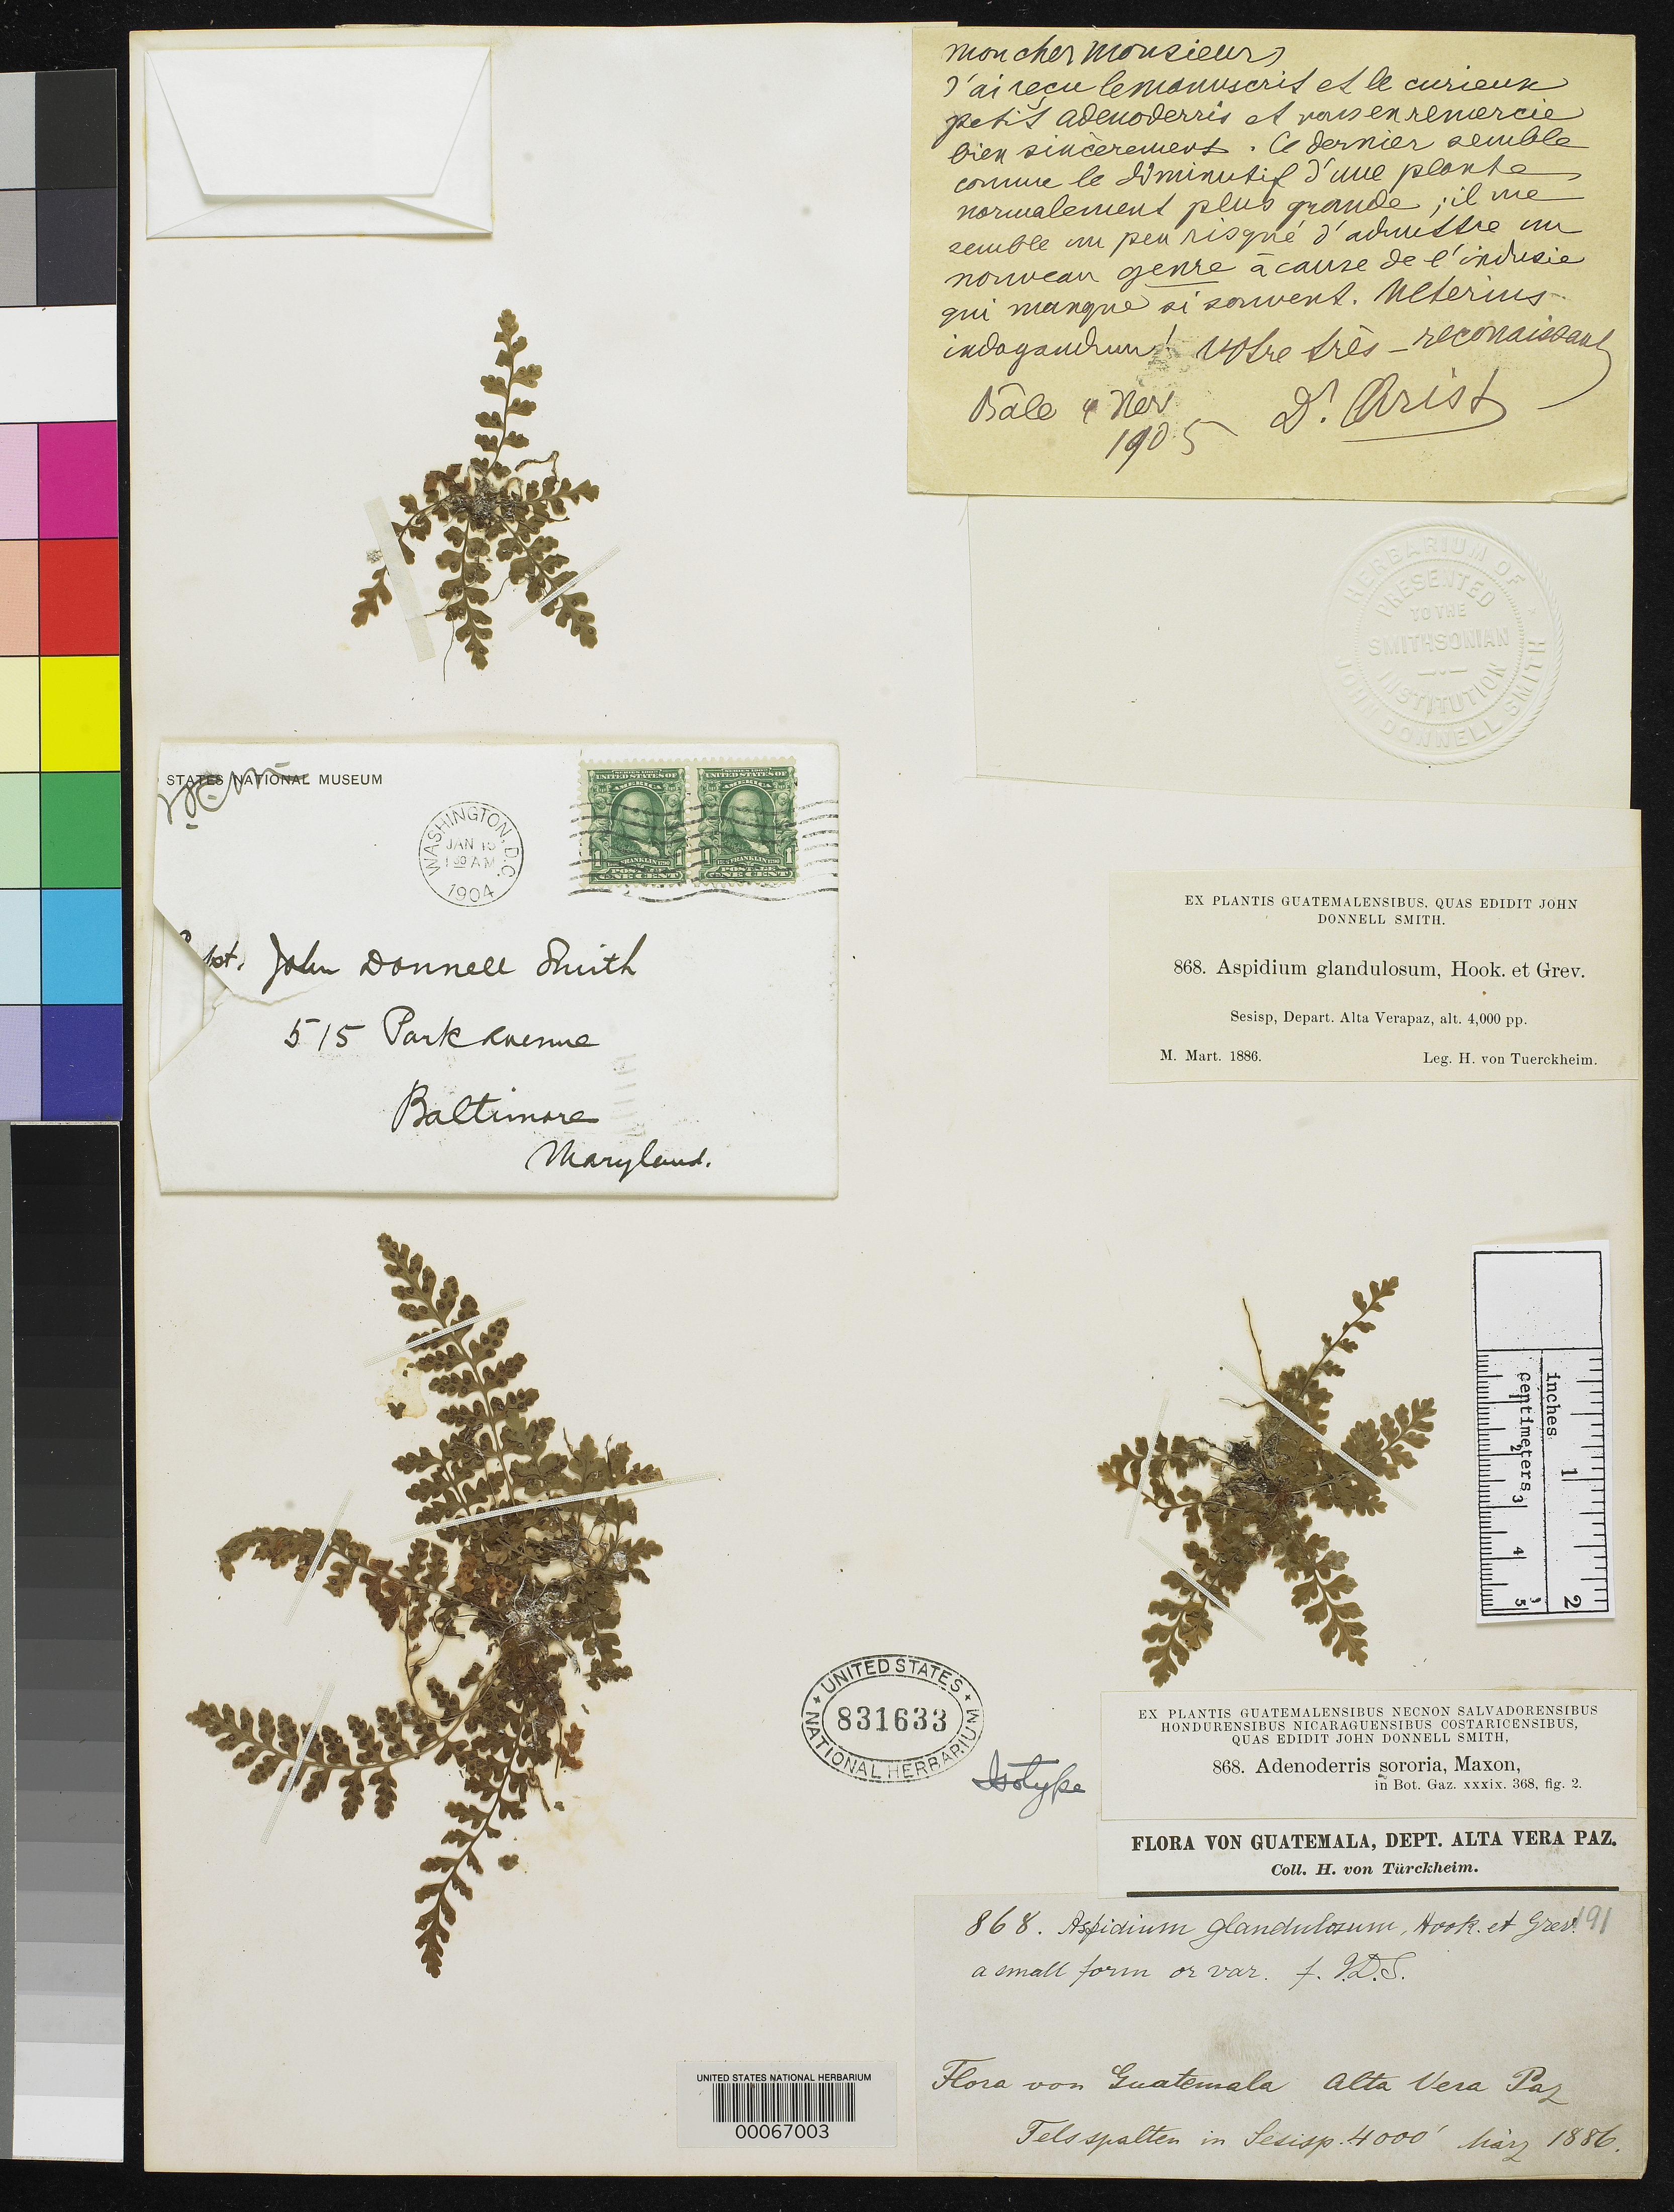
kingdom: Plantae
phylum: Tracheophyta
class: Polypodiopsida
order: Polypodiales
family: Dryopteridaceae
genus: Adenoderris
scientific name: Adenoderris sororia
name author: Maxon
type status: Isotype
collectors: H. von Türckheim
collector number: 868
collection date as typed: Mar 1886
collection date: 1886-03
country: Guatemala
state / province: Alta Verapaz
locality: Sesisp.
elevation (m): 1219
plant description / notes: Both US duplicates are isotypes. Protologue, "The most perfect material of this number the writger has seen is that preserved in the D.C. Eaton herbarium at Yale University, and this, having served for the accompanying illustration (fig. 2), may stand as the type, though the specimens in the United States National Herbarium and the herbarium of the New York Botanical Garden are of the same collection."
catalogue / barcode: US 831633